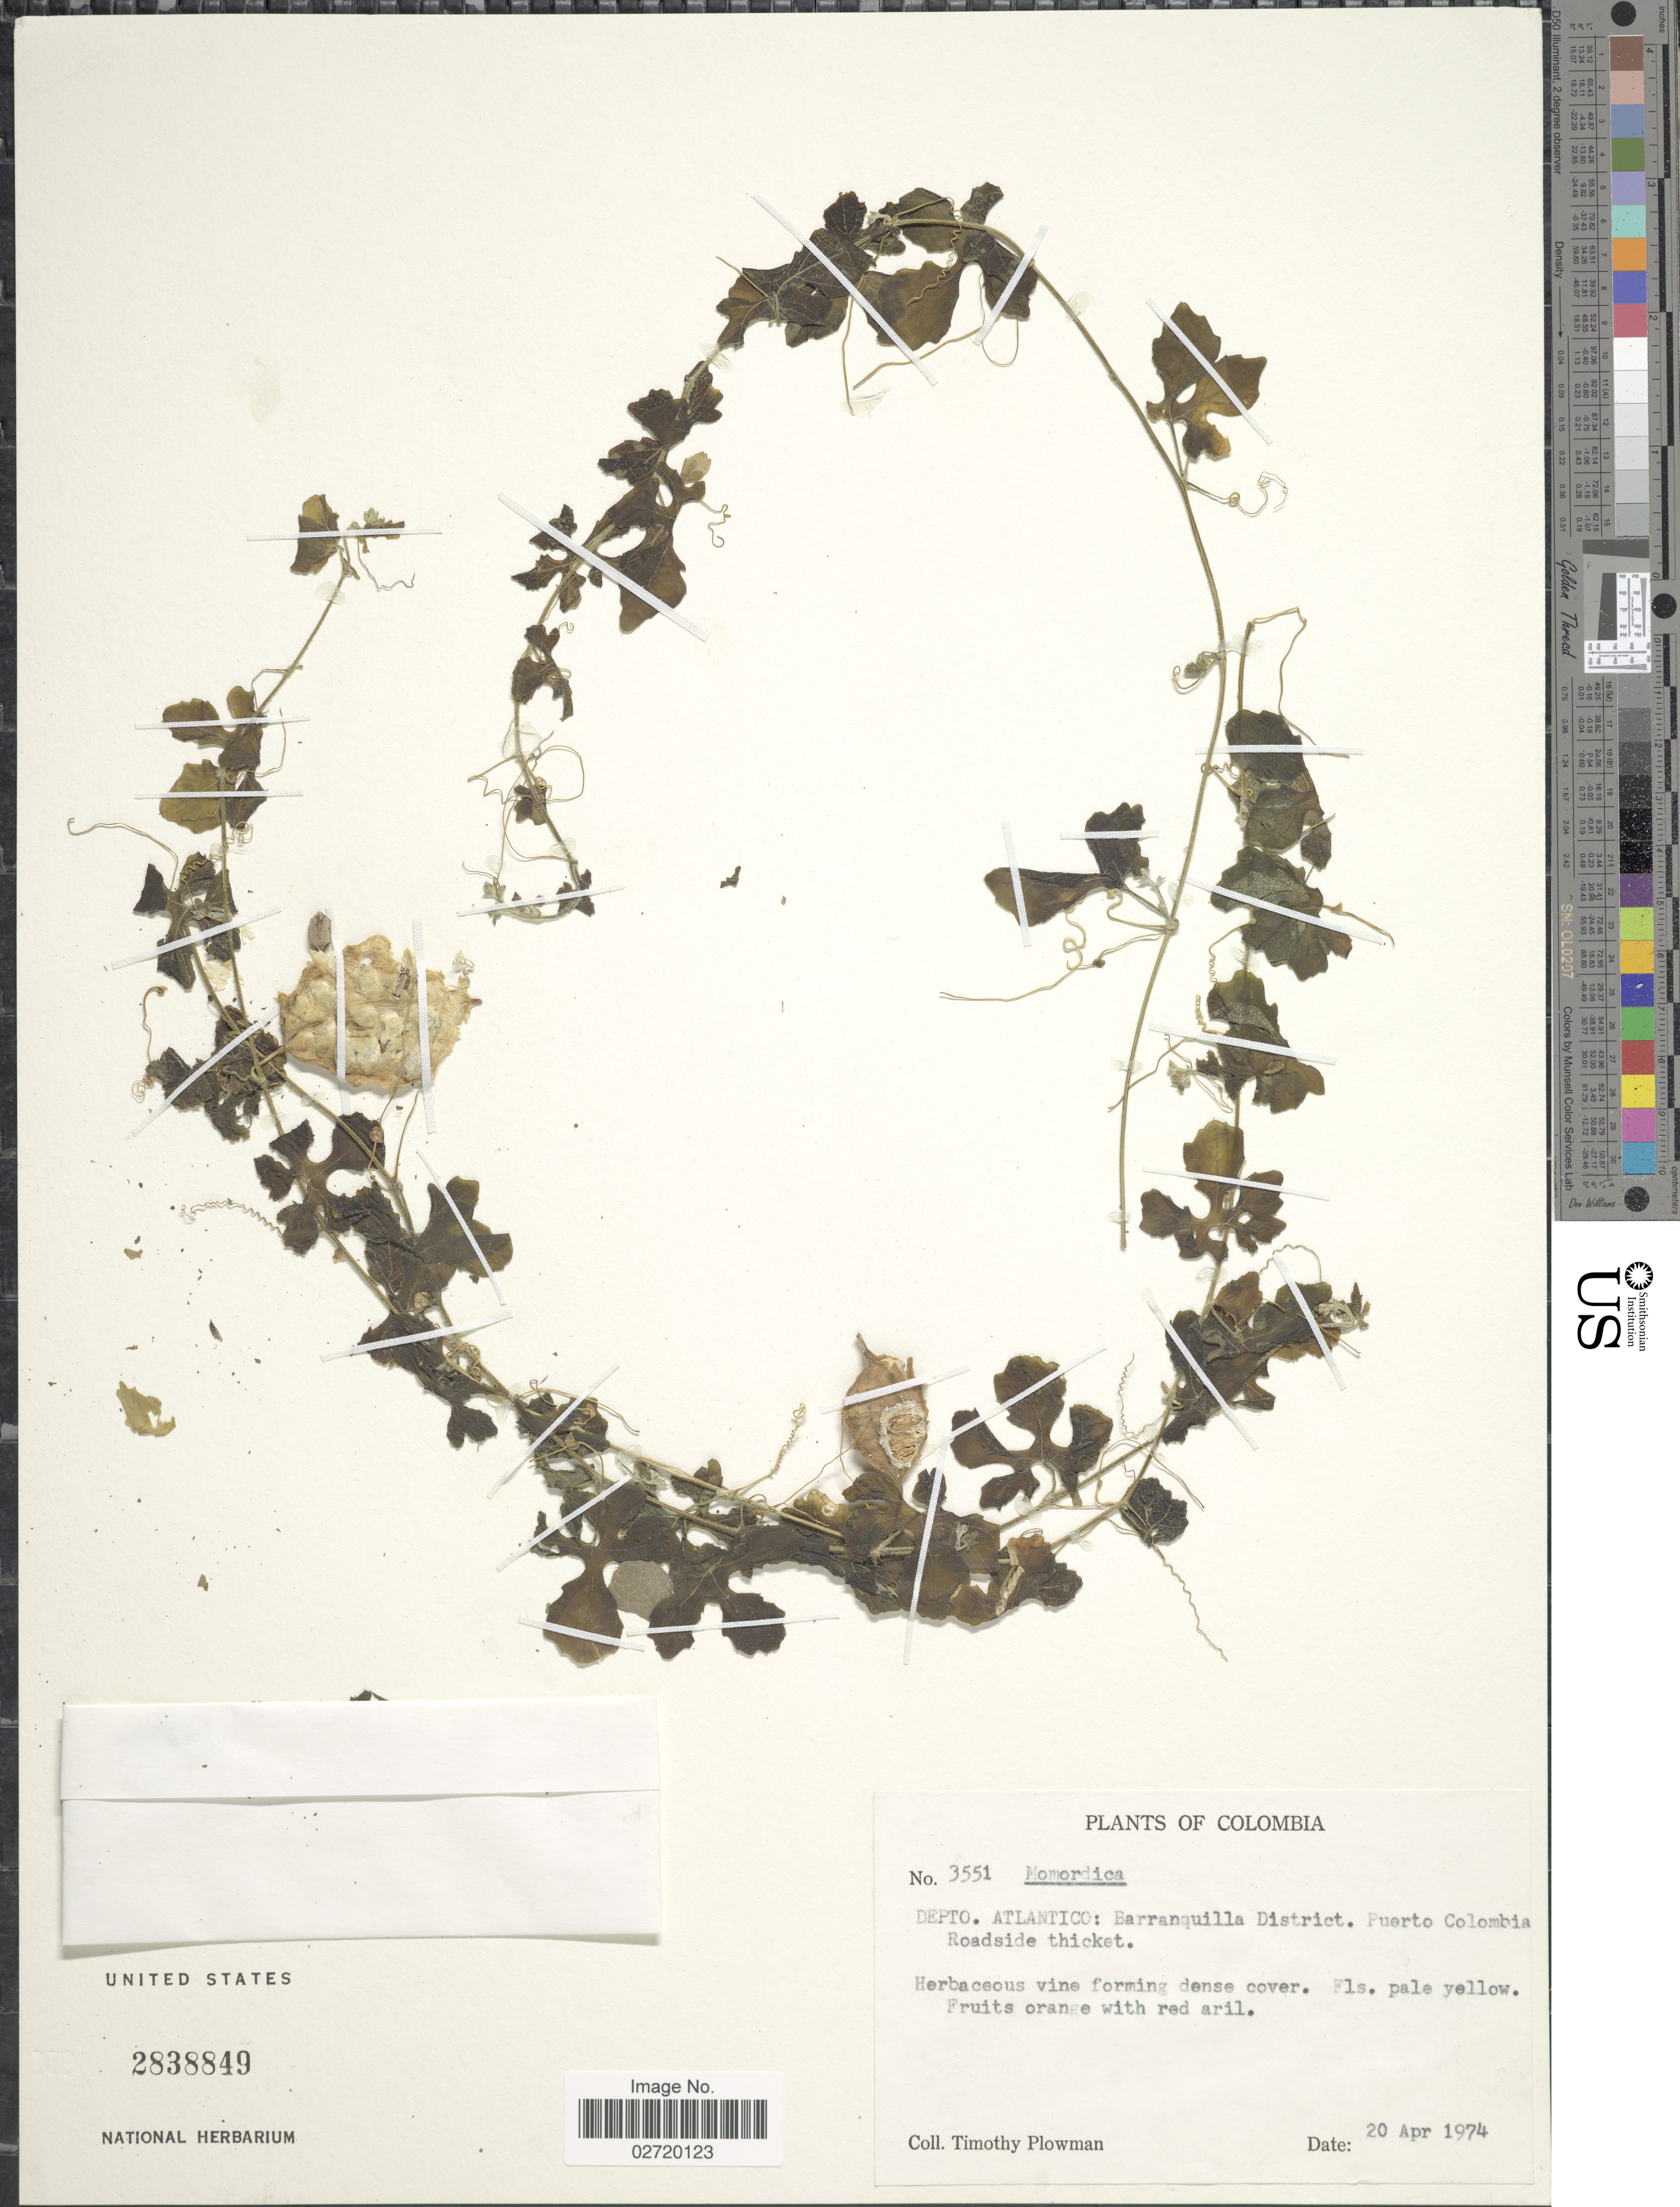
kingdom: Plantae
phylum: Tracheophyta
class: Magnoliopsida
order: Cucurbitales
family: Cucurbitaceae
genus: Momordica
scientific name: Momordica charantia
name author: L.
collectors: T. Plowman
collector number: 3551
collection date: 1974-04-20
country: Colombia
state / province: Atlántico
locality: Depto. Atlantico: Barranquilla District, Puerto Colombia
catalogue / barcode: US 2838849